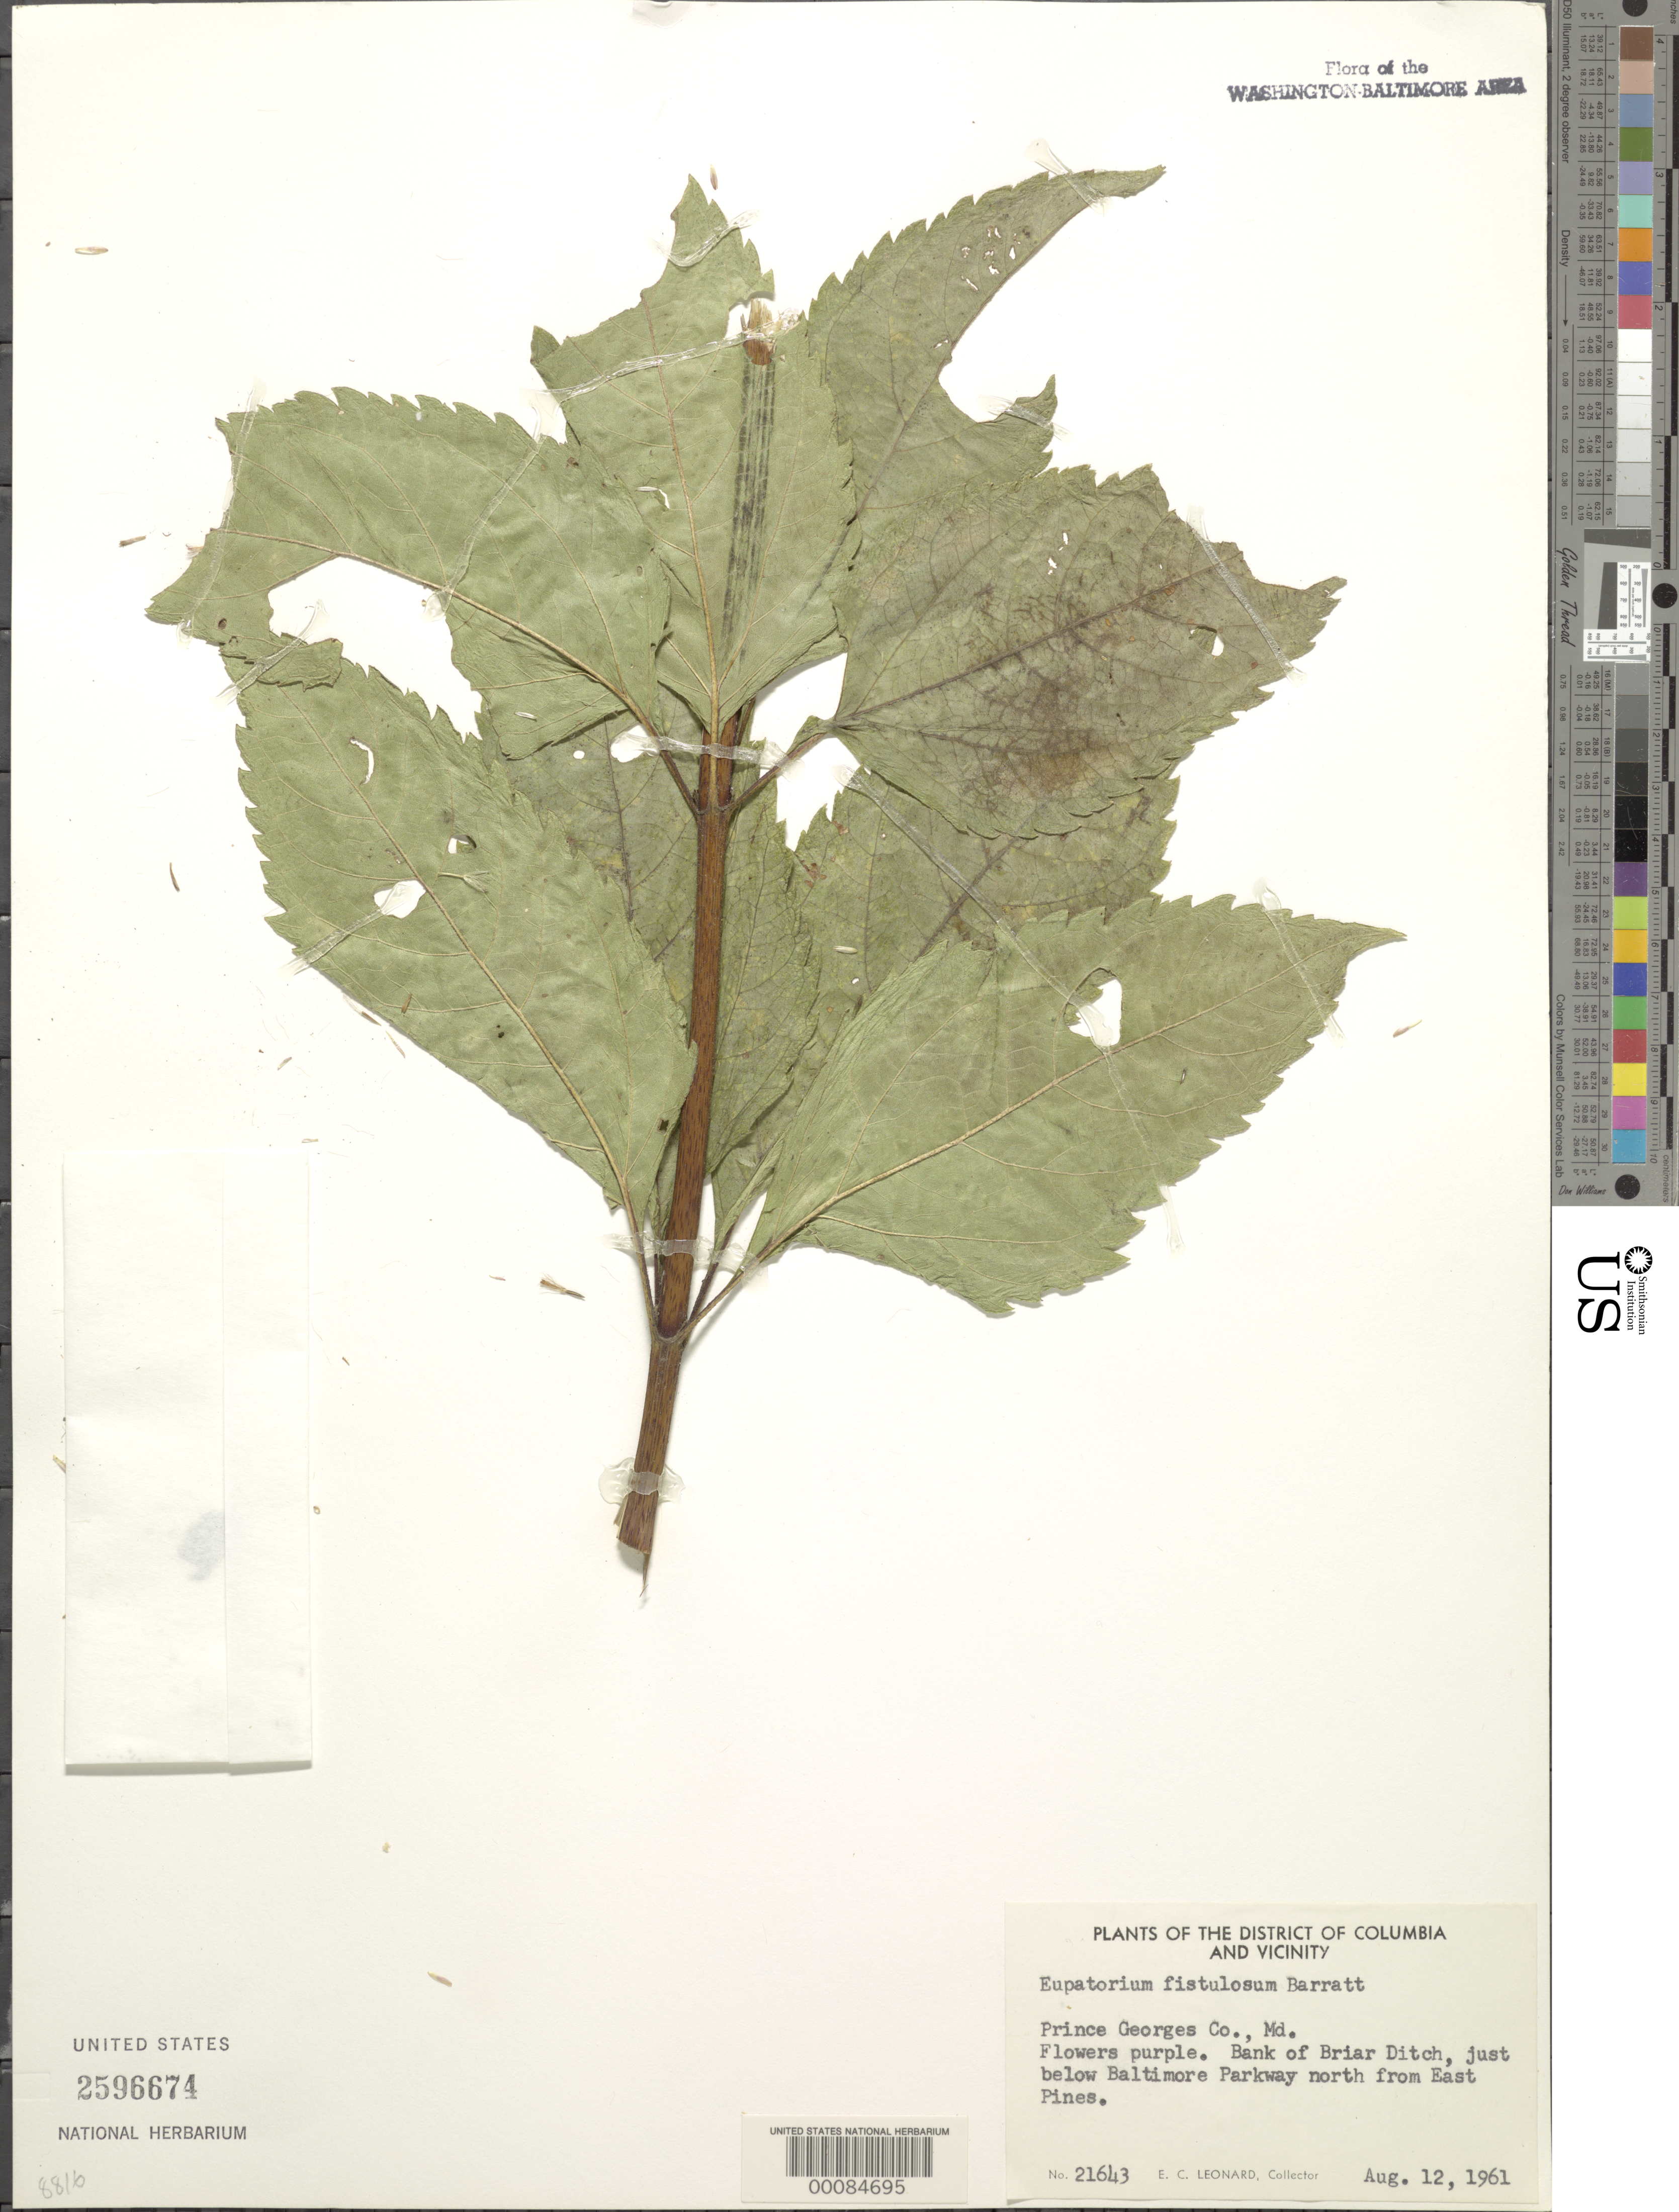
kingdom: Plantae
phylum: Tracheophyta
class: Magnoliopsida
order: Asterales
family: Asteraceae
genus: Eupatorium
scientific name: Eupatorium fistulosum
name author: Barratt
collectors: E. C. Leonard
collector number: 21643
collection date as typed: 12 Aug 1961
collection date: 1961-08-12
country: United States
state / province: Maryland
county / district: Prince George's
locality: Briar Ditch below Baltimore Parkway north of East Pines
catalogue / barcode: US 2596674